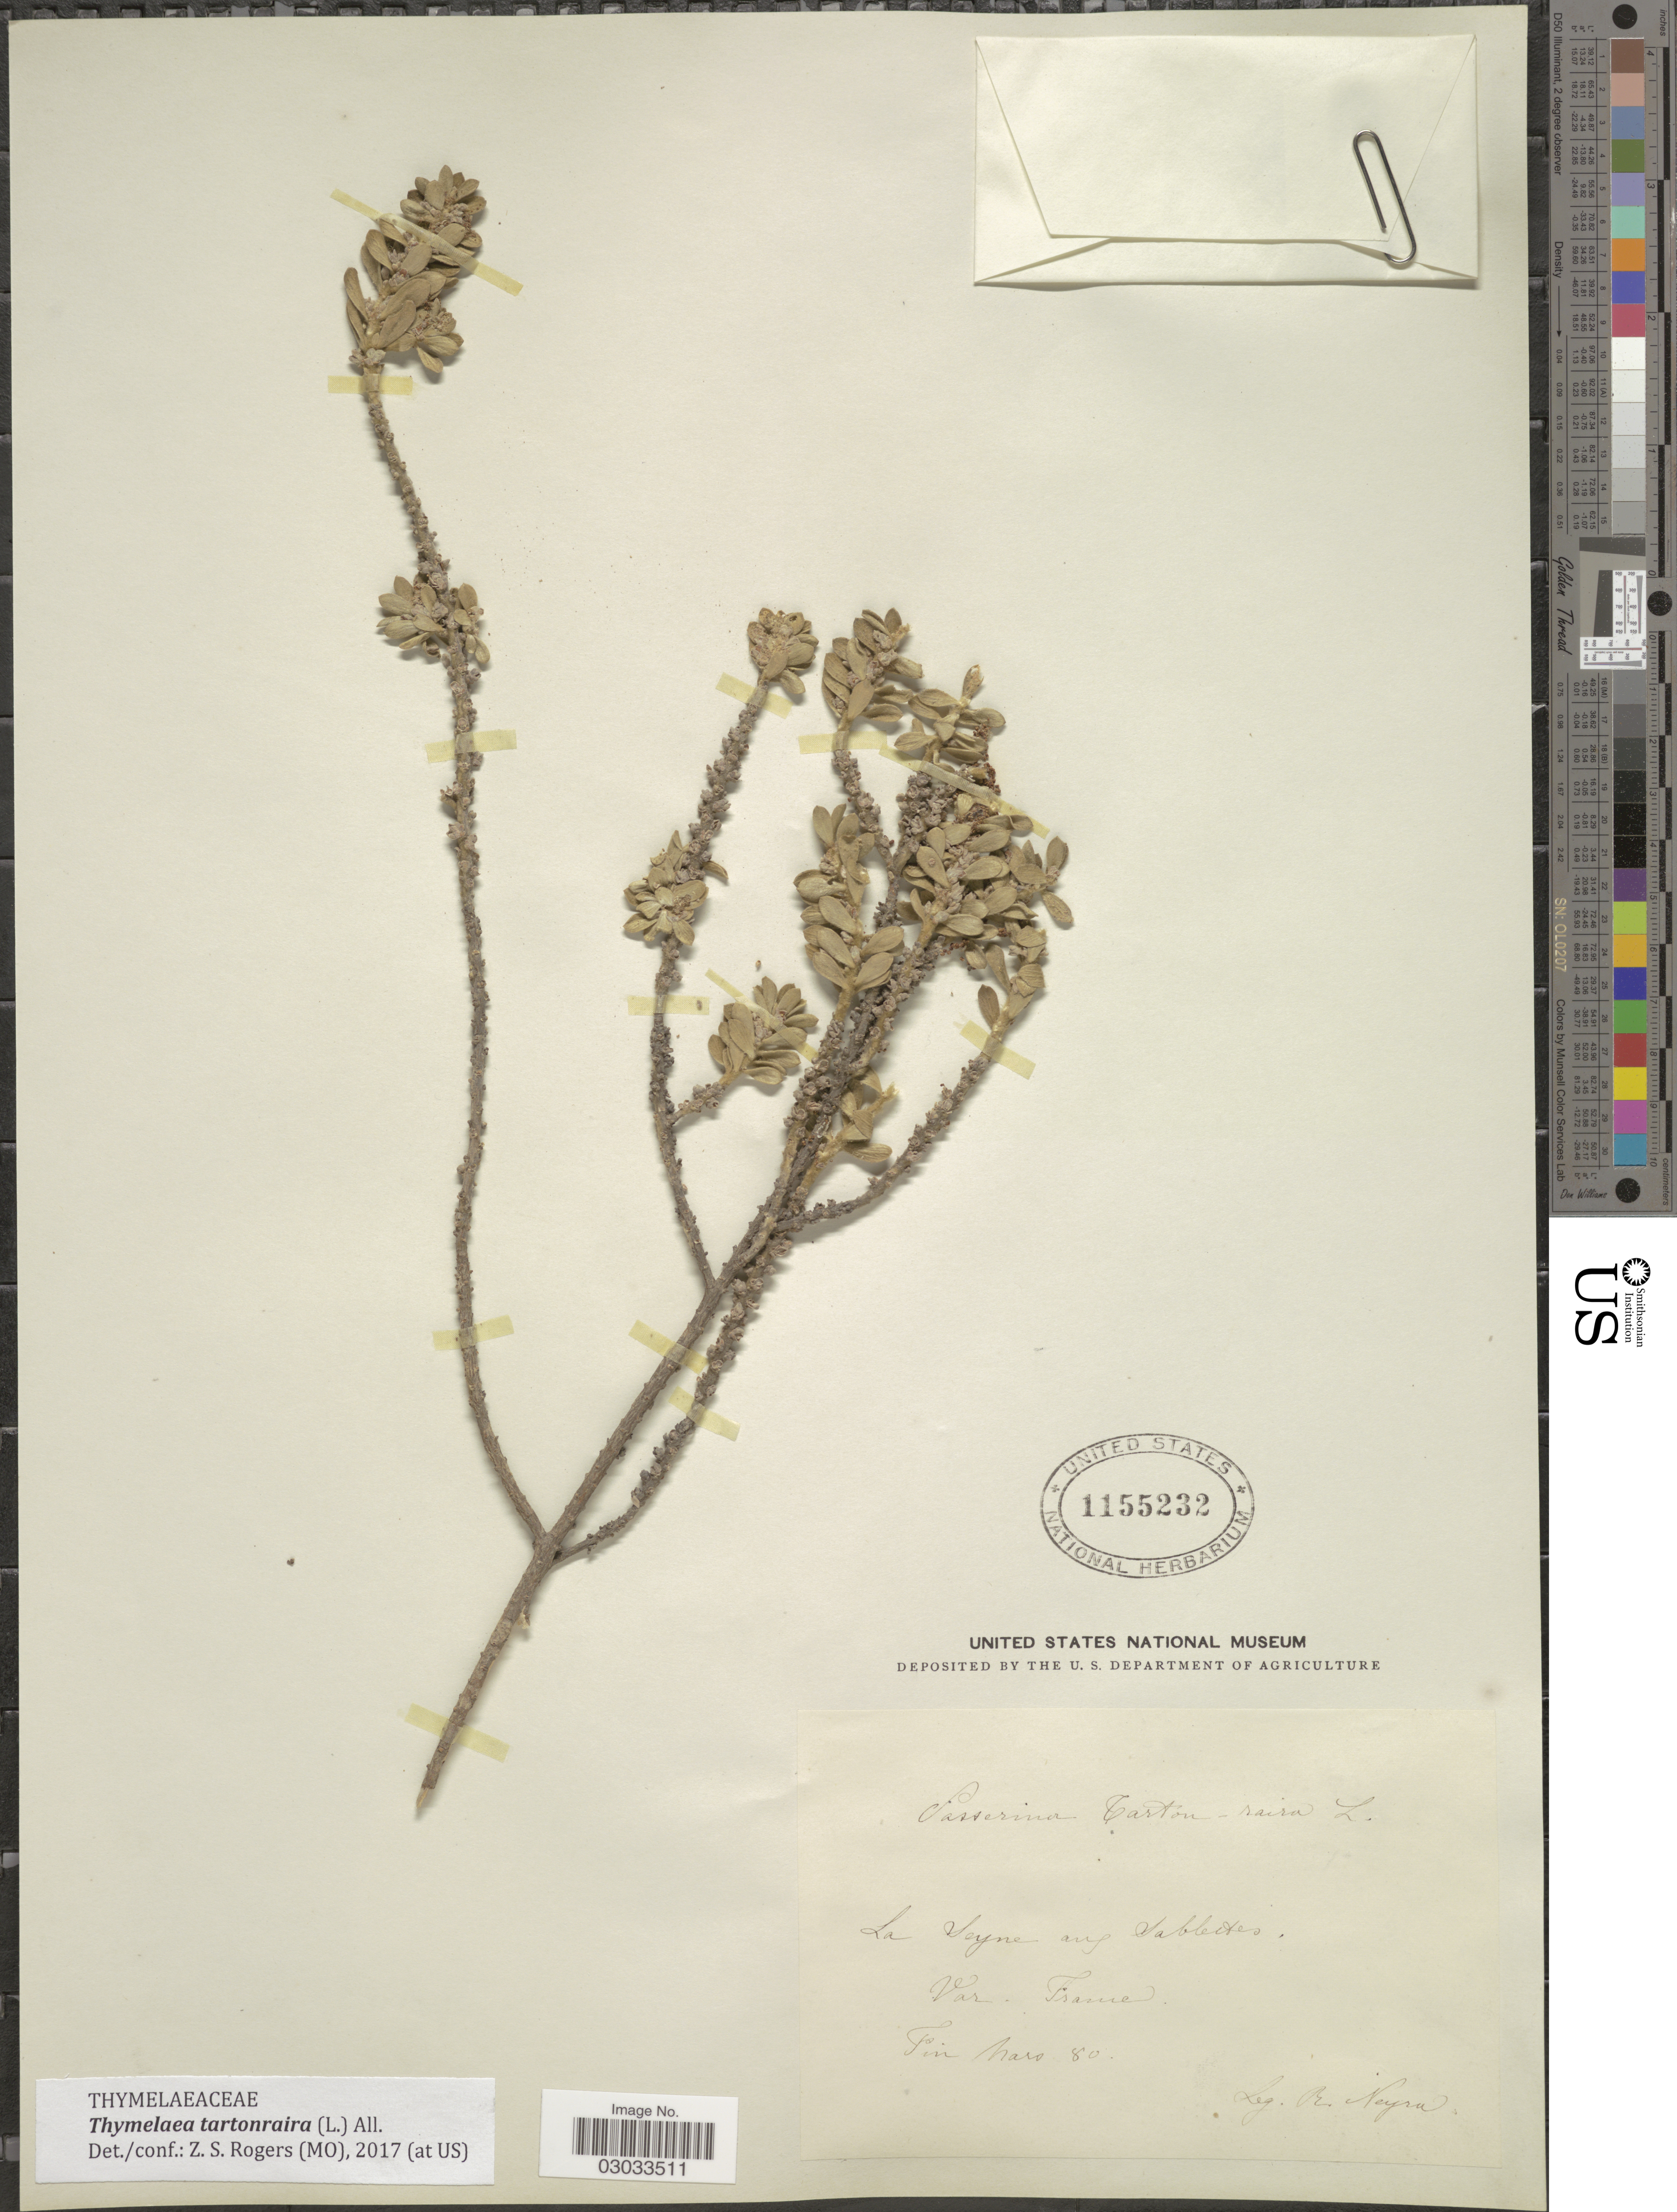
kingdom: Plantae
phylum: Tracheophyta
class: Magnoliopsida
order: Malvales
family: Thymelaeaceae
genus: Thymelaea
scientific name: Thymelaea tartonraira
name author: (L.) All.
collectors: R. Neyra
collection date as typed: Transcribed d/m/y: /3/80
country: France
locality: La Seyne aux Sablettes. Var. France.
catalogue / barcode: US 1155232